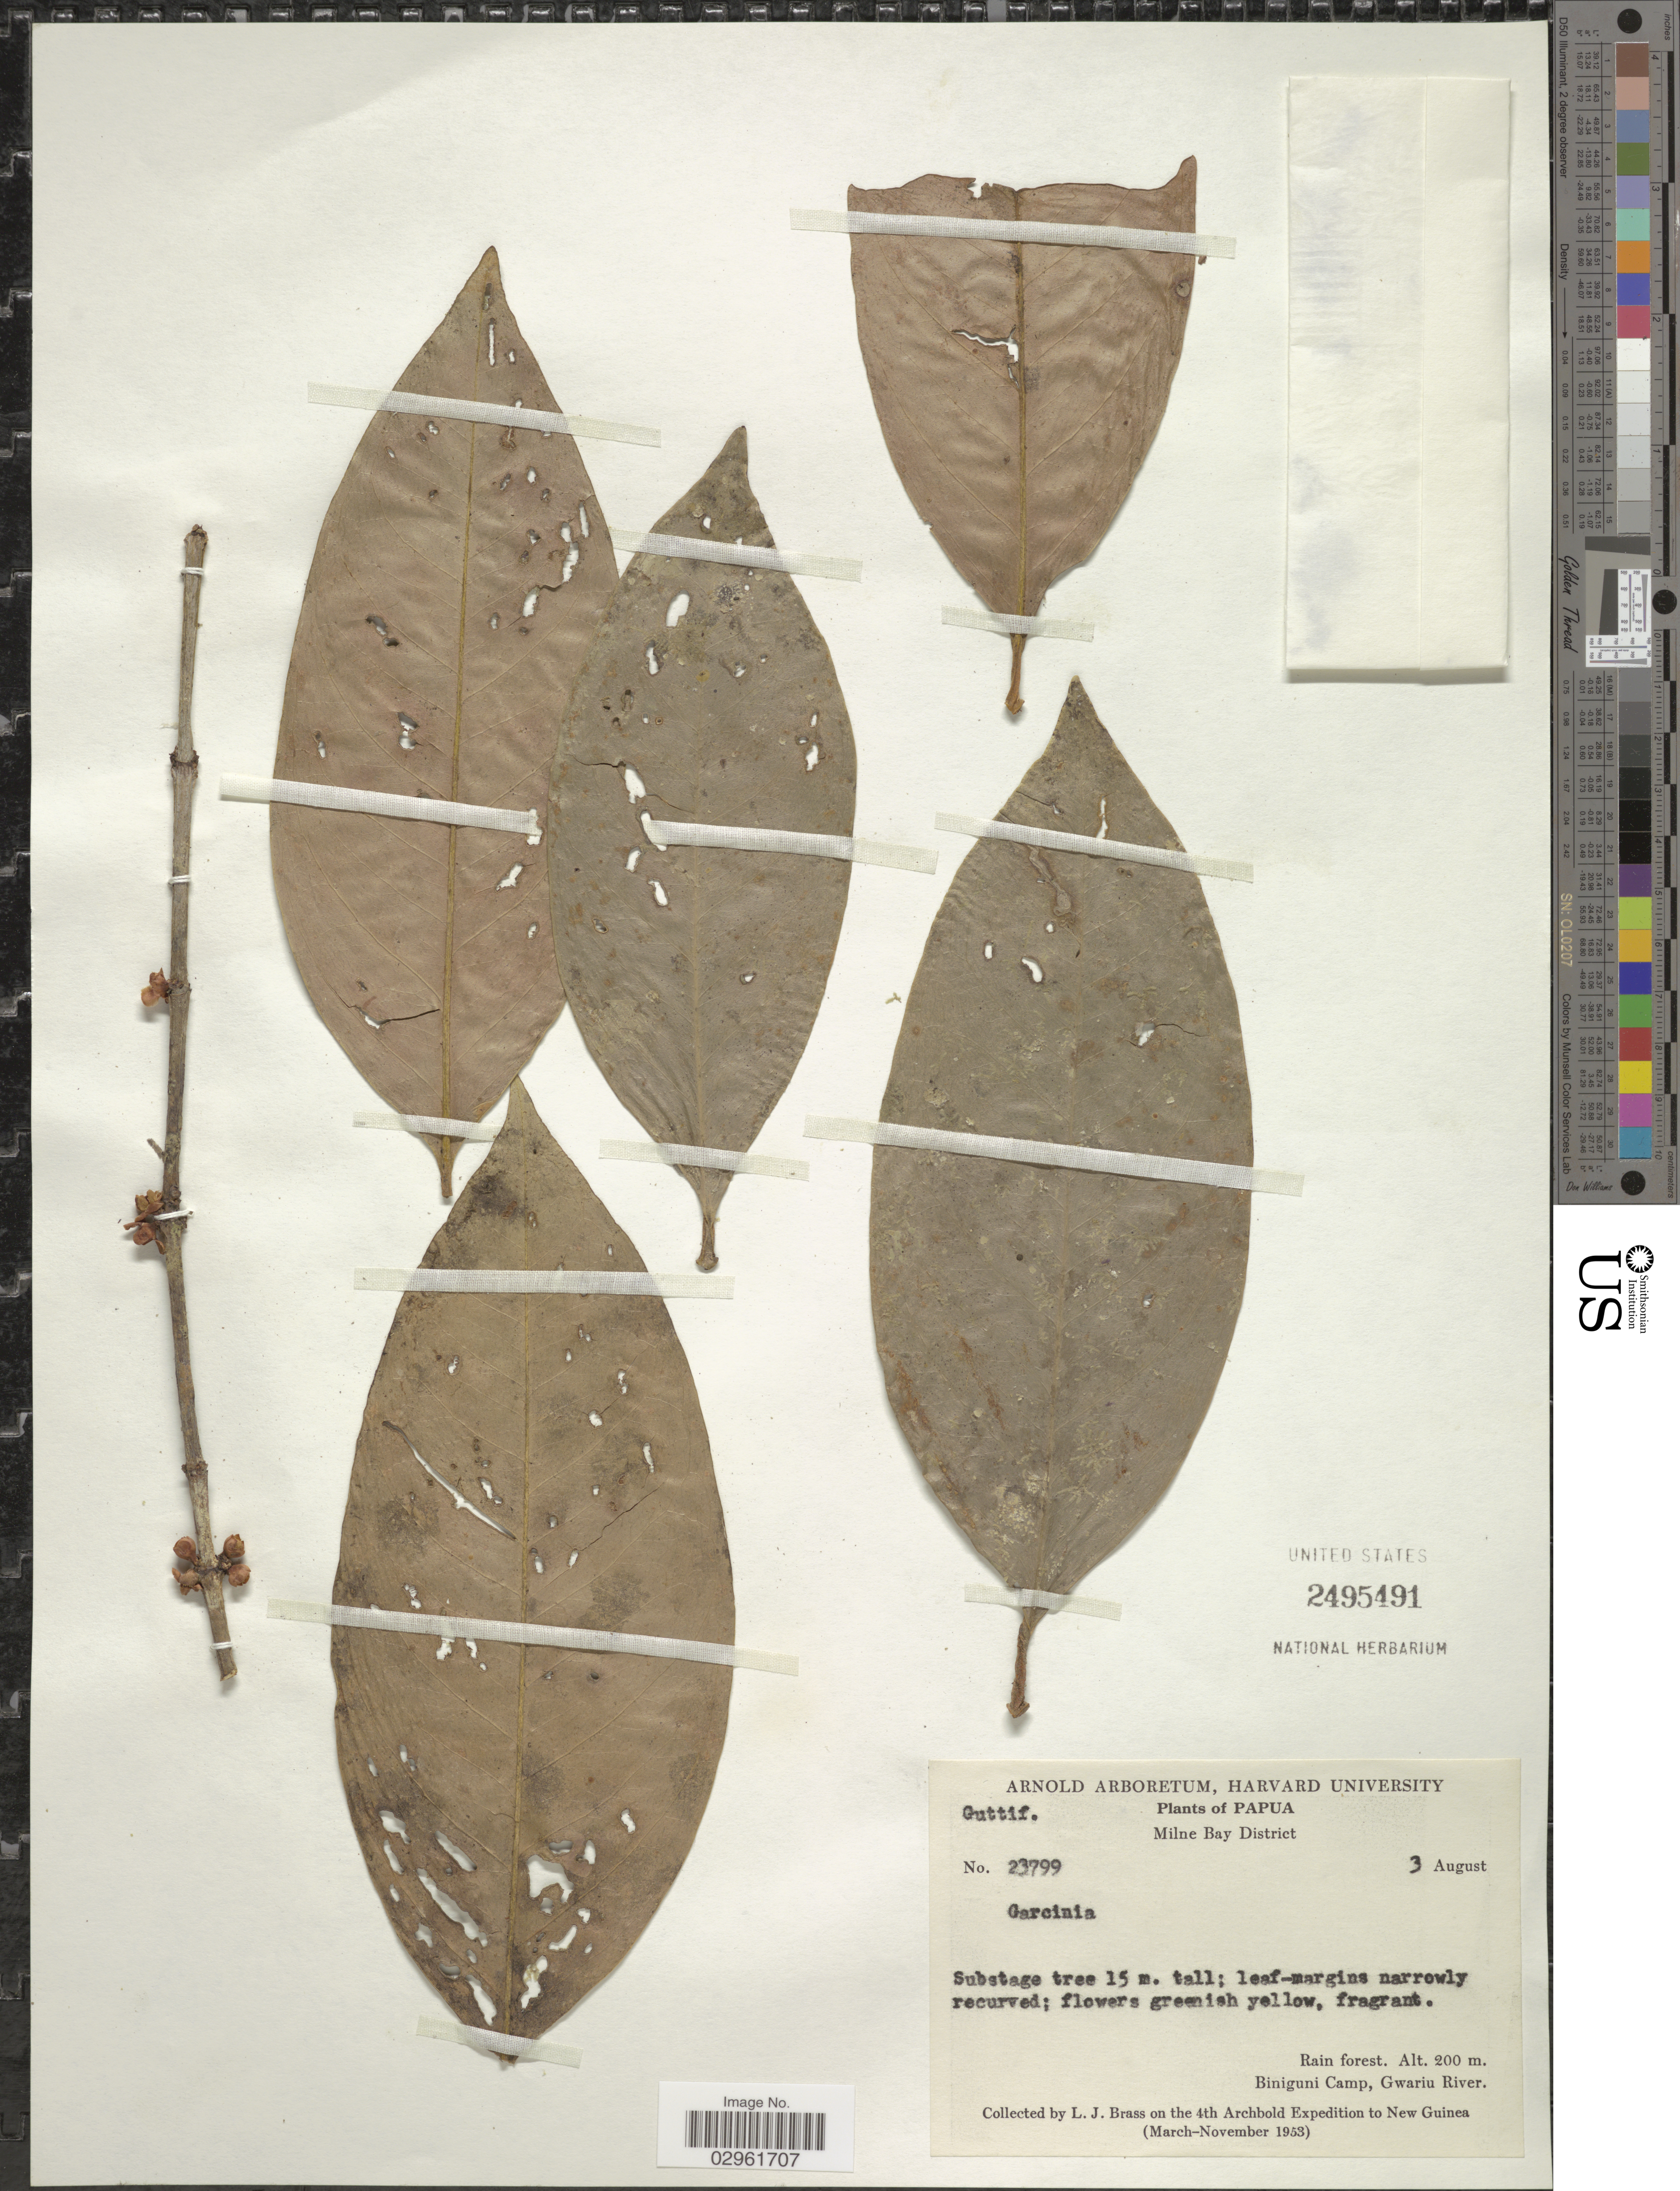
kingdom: Plantae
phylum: Tracheophyta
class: Magnoliopsida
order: Malpighiales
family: Clusiaceae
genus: Garcinia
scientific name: Garcinia sp.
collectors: L. J. Brass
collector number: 23799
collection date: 1953-08-03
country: Papua New Guinea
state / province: Milne Bay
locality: Milne Bay District. Biniguni Camp, Gwariu River. New Guinea.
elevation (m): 200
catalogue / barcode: US 2495491